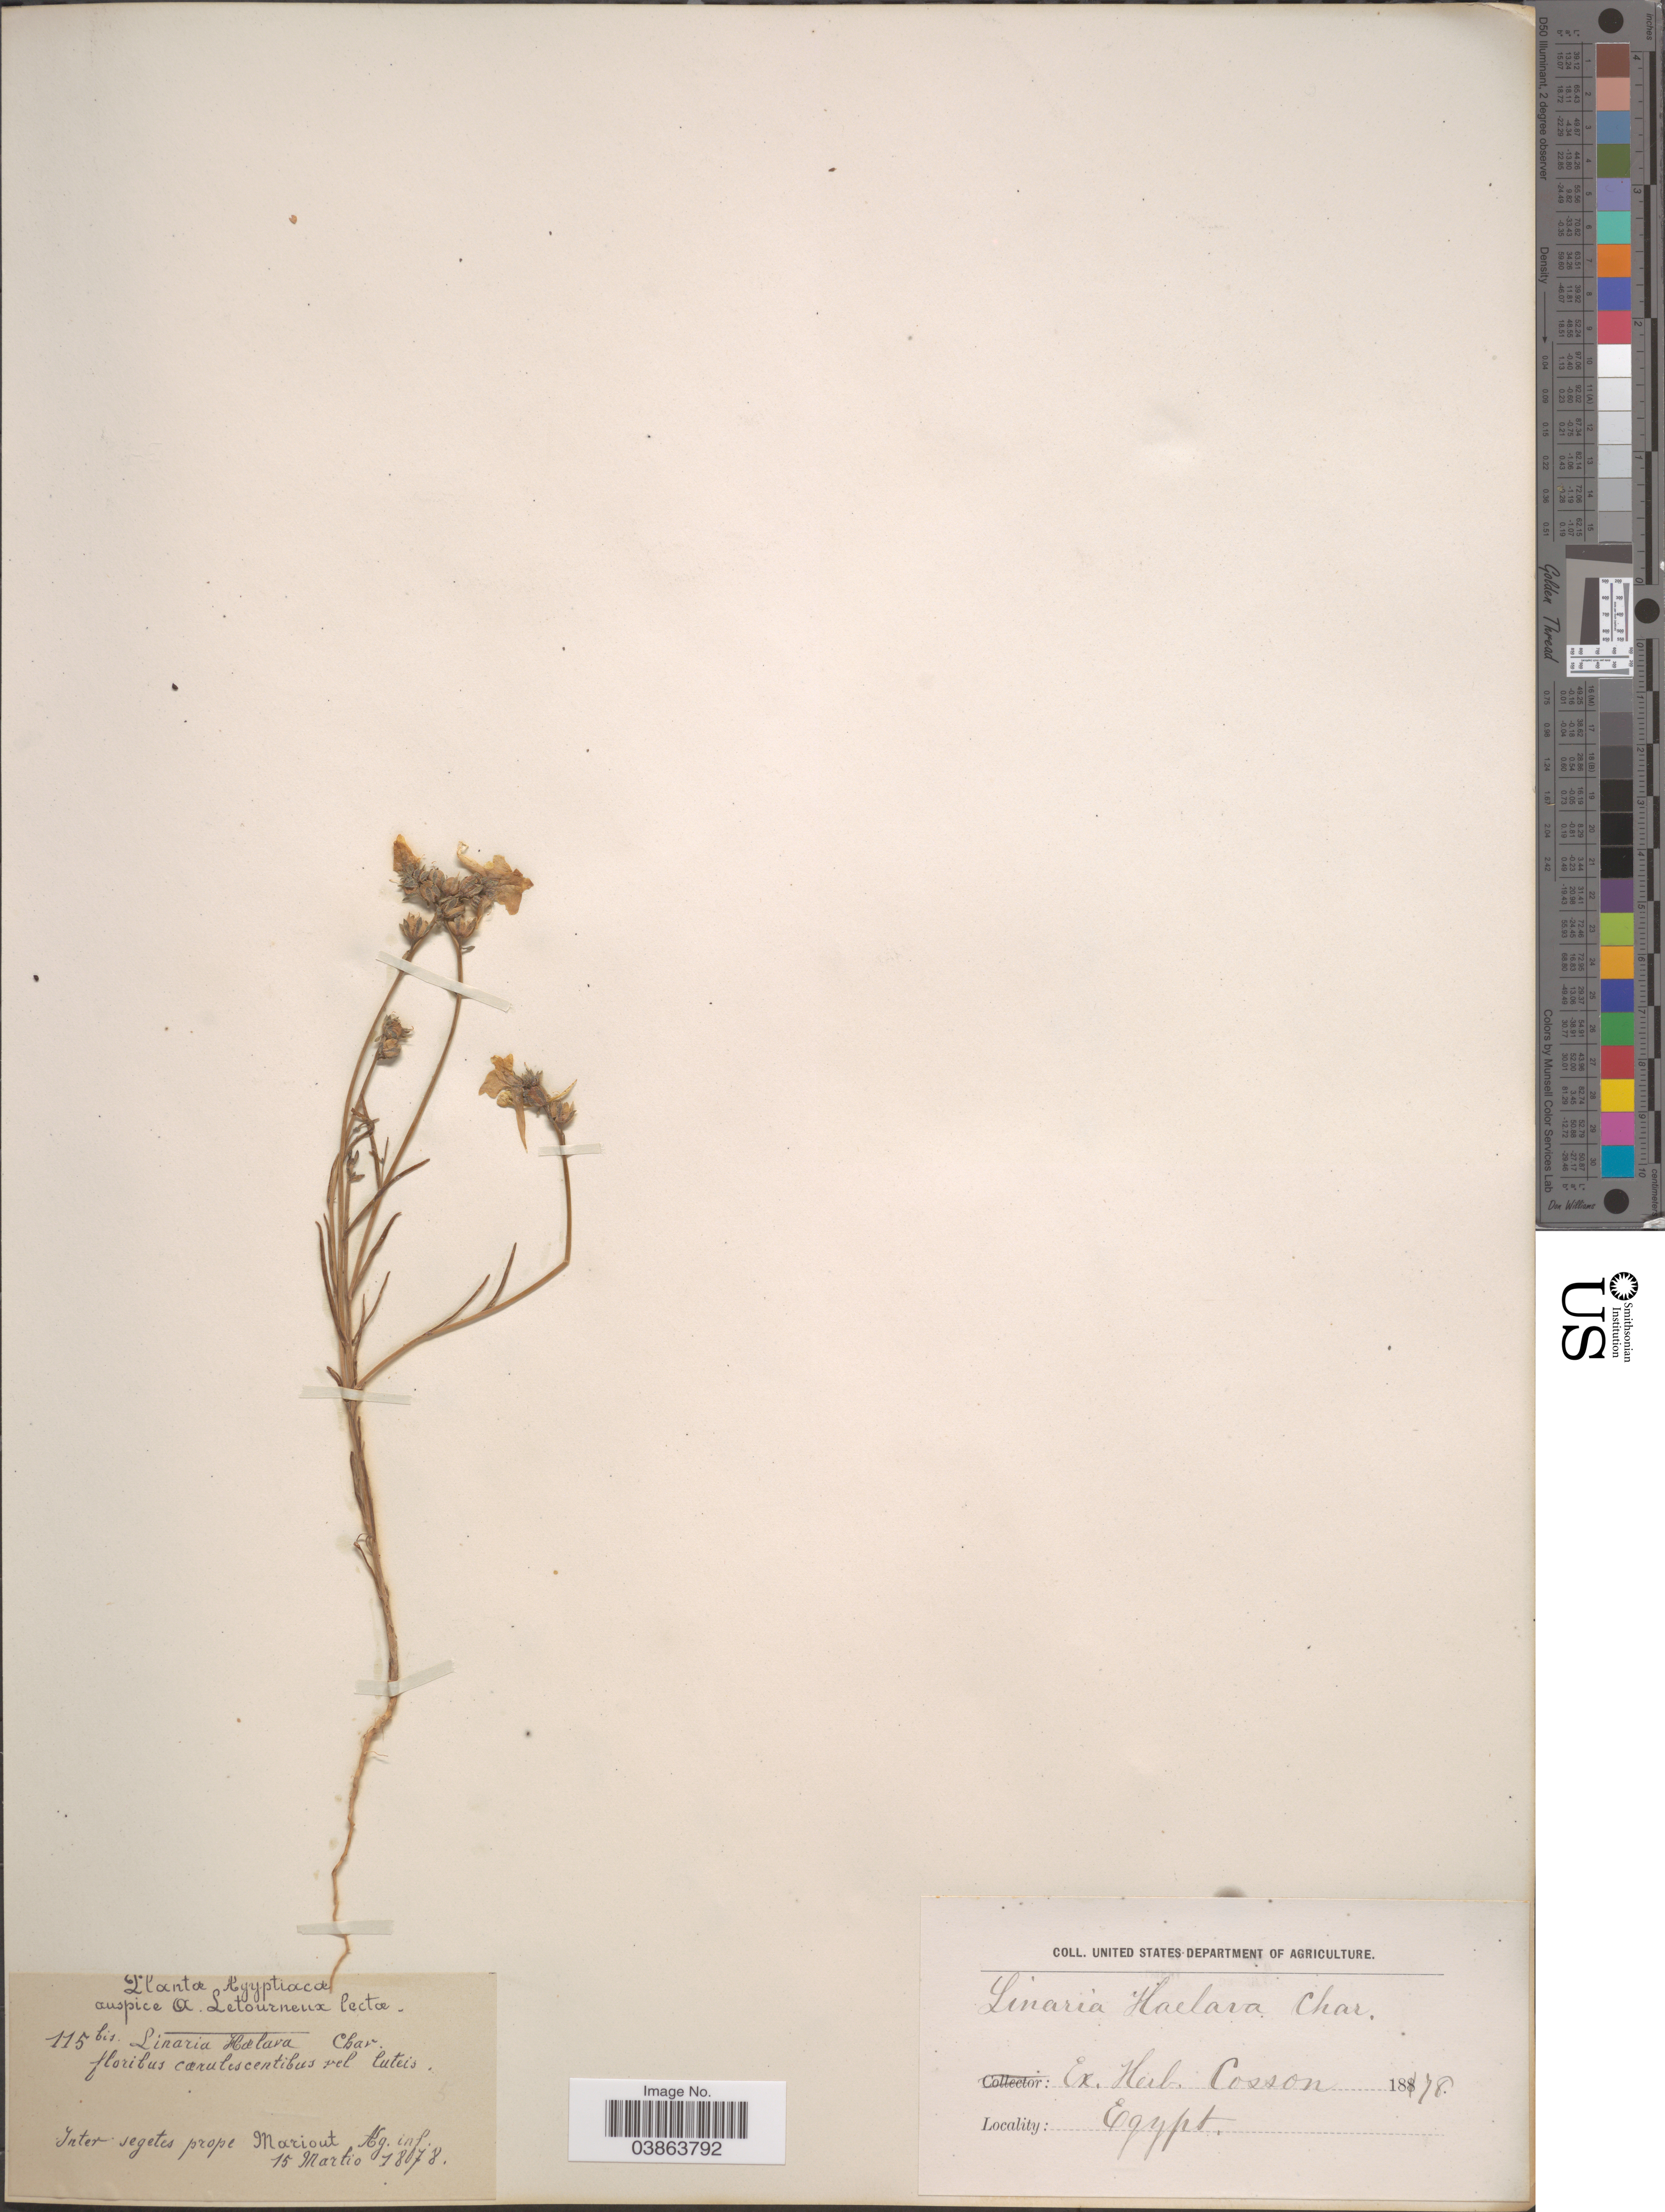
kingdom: Plantae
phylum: Tracheophyta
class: Magnoliopsida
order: Lamiales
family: Plantaginaceae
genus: Linaria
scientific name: Linaria flava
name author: (Poir.) Desf.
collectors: ex herb. Cosson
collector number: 115bis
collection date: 1878-03-15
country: Egypt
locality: Inter segetes prope Mariout. Ag. inf.